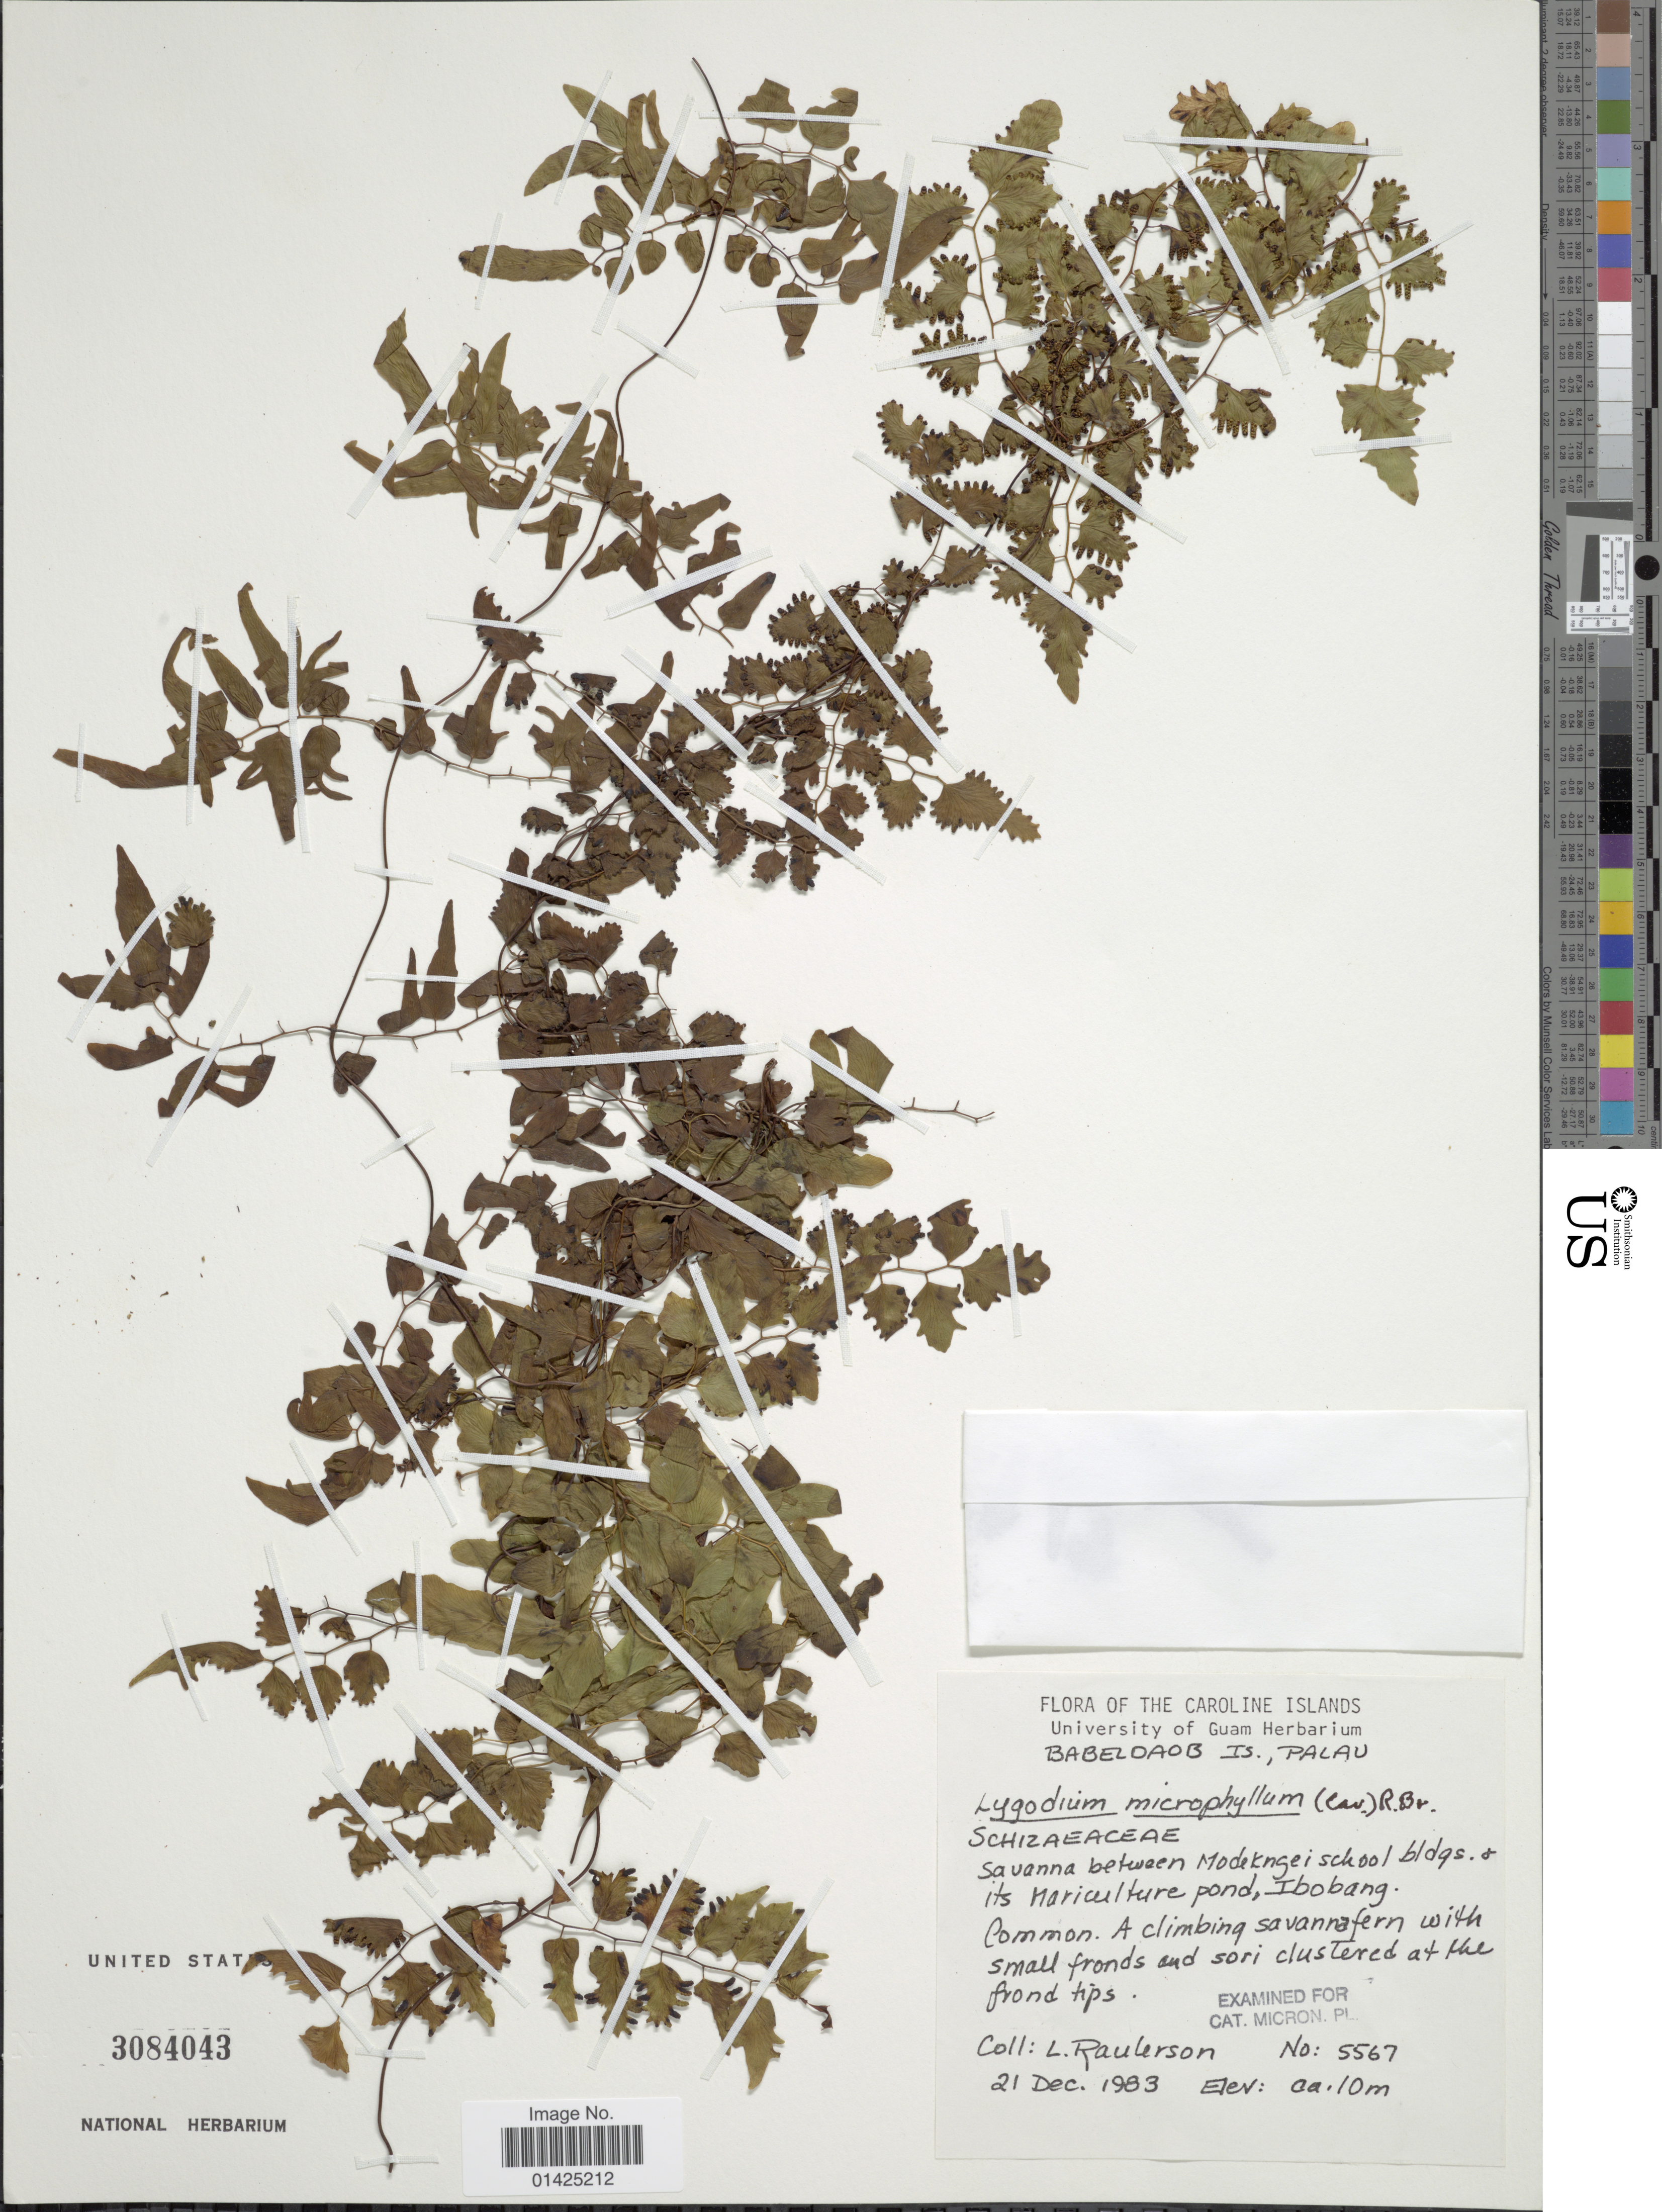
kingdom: Plantae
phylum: Tracheophyta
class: Polypodiopsida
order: Schizaeales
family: Lygodiaceae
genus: Lygodium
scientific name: Lygodium microphyllum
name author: (Cav.) R. Br.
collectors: L. Raulerson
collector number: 5567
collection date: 1983-12-21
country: Palau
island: Babeldaob [Babelthuap]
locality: Babeldaob Is., Palau, Caroline Islands, Savanna between Modekngei school bldgs. & its mariculture pond, Ibobang.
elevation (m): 10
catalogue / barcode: US 3084043